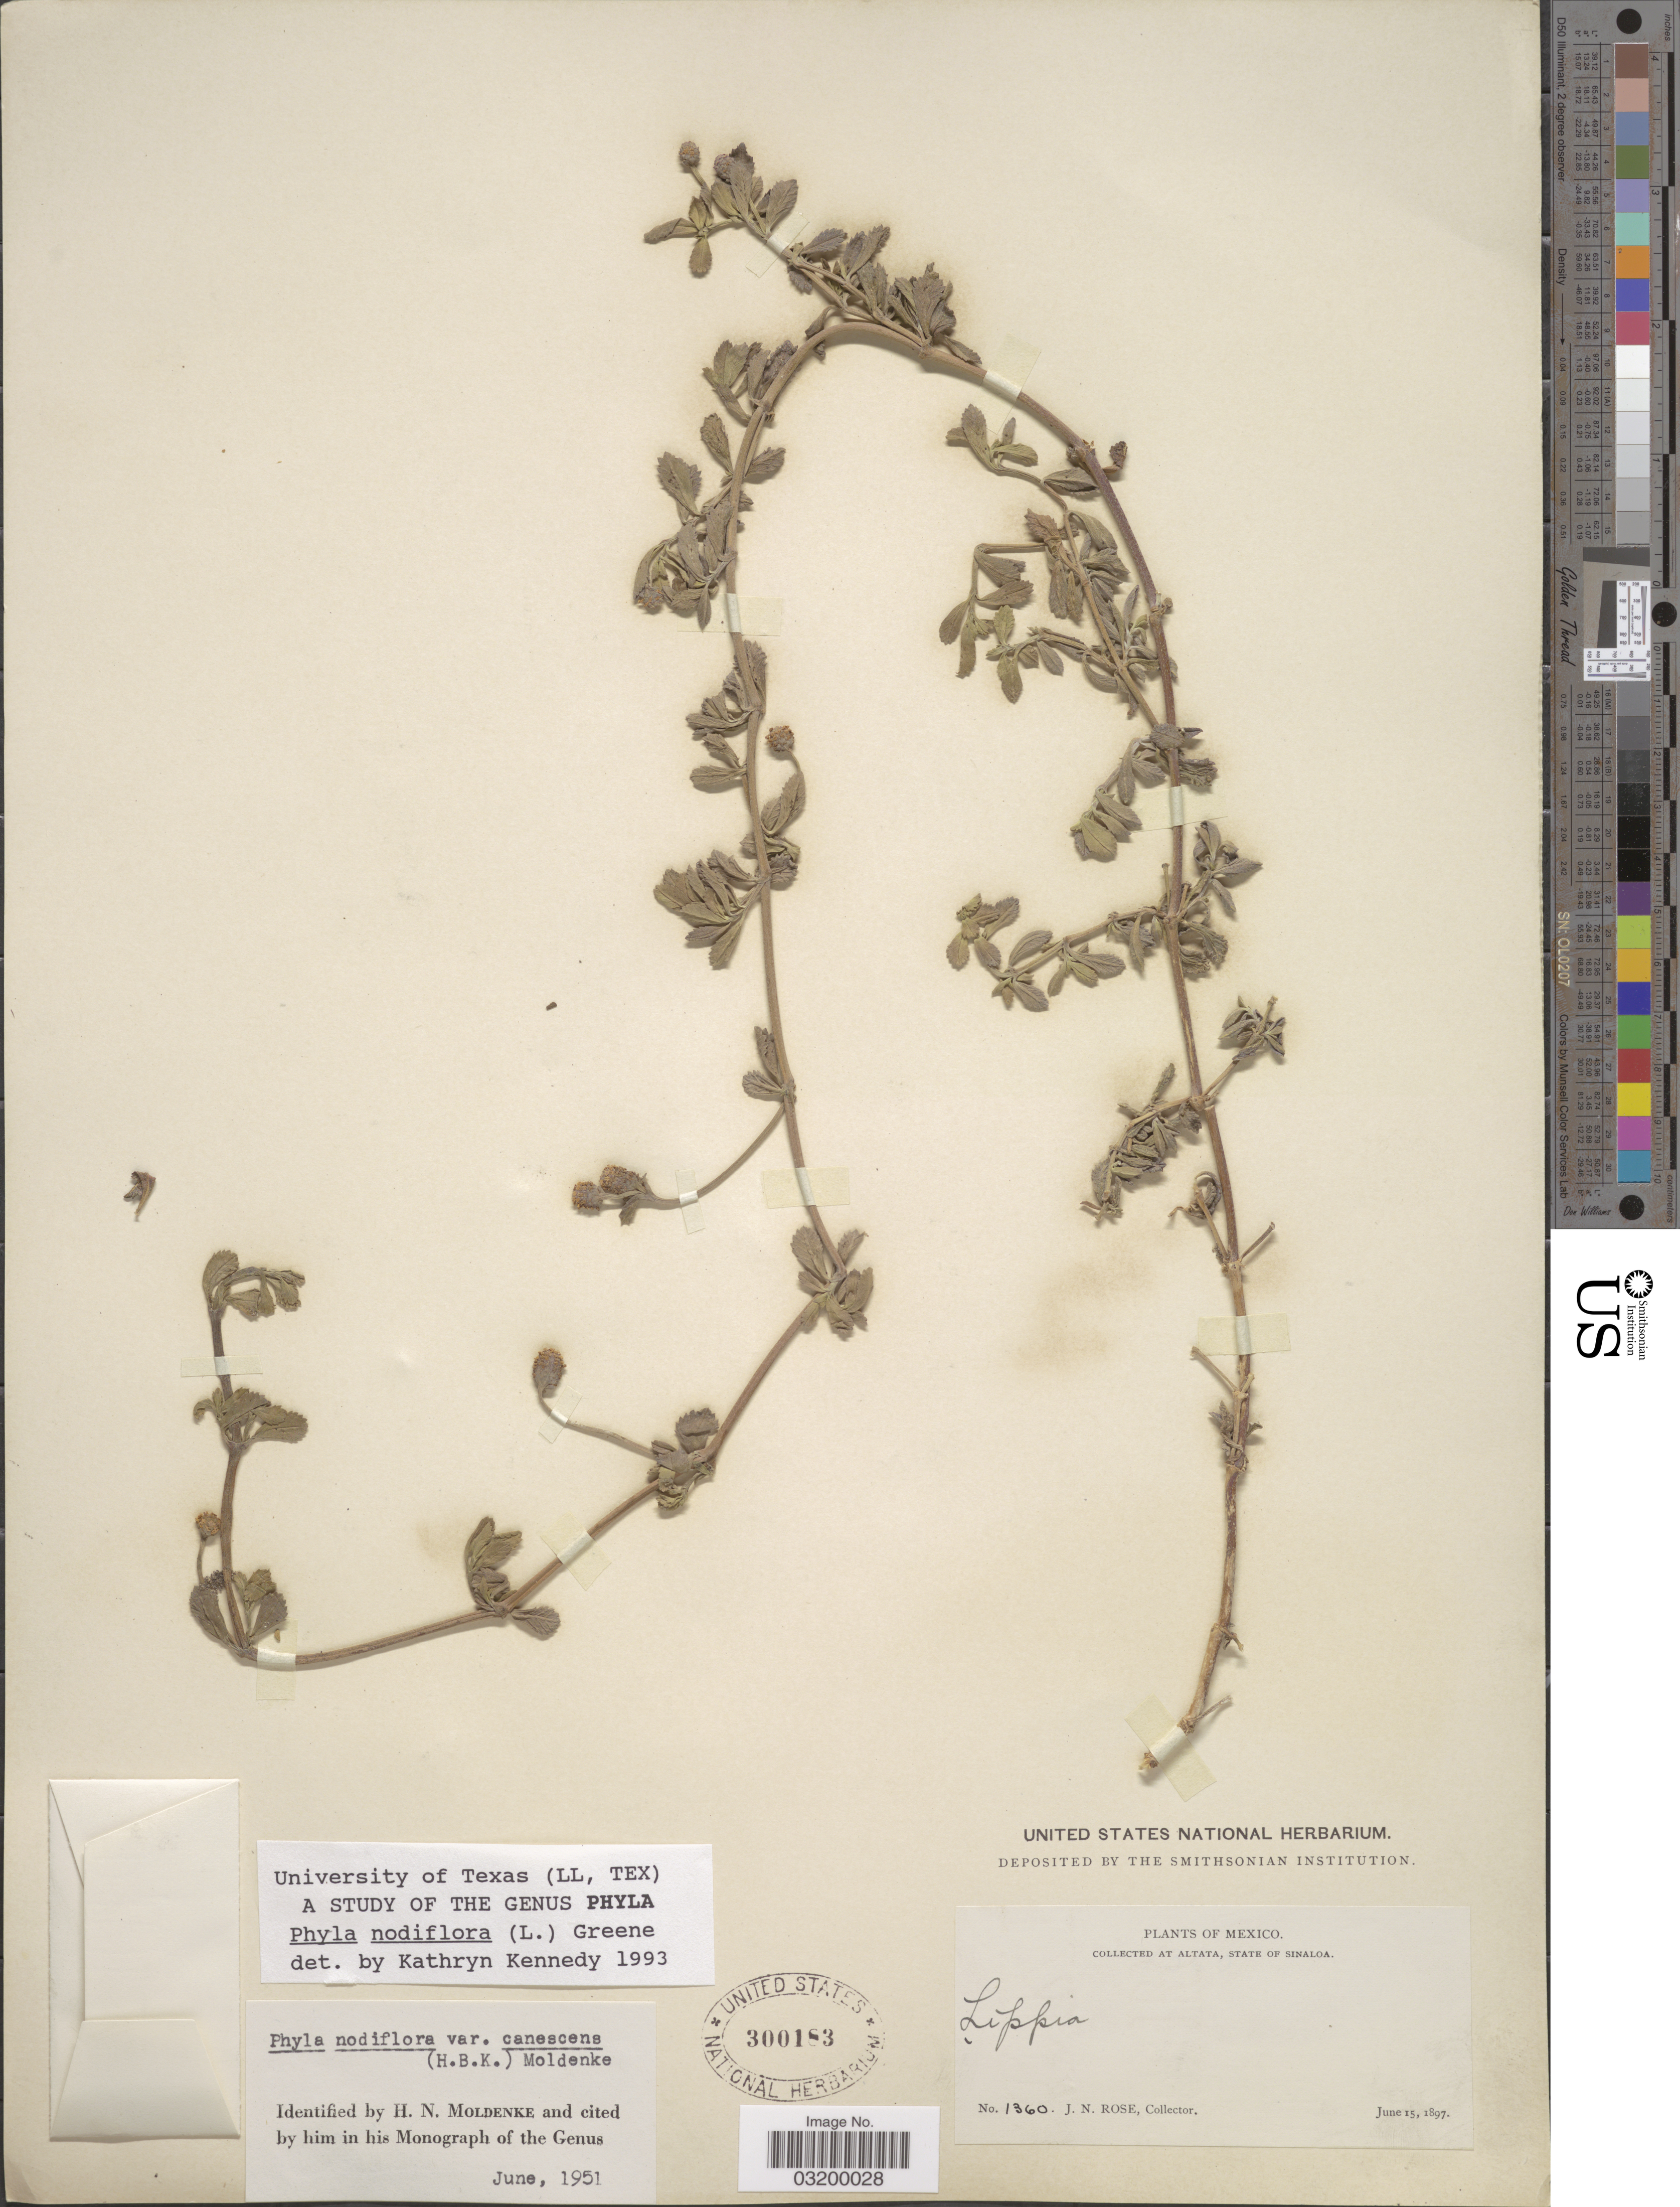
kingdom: Plantae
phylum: Tracheophyta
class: Magnoliopsida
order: Lamiales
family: Verbenaceae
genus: Phyla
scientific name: Phyla nodiflora var. nodiflora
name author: (L.) Greene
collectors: J. N. Rose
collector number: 1360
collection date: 1897-06-15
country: Mexico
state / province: Sinaloa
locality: At Altata.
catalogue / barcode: US 300183